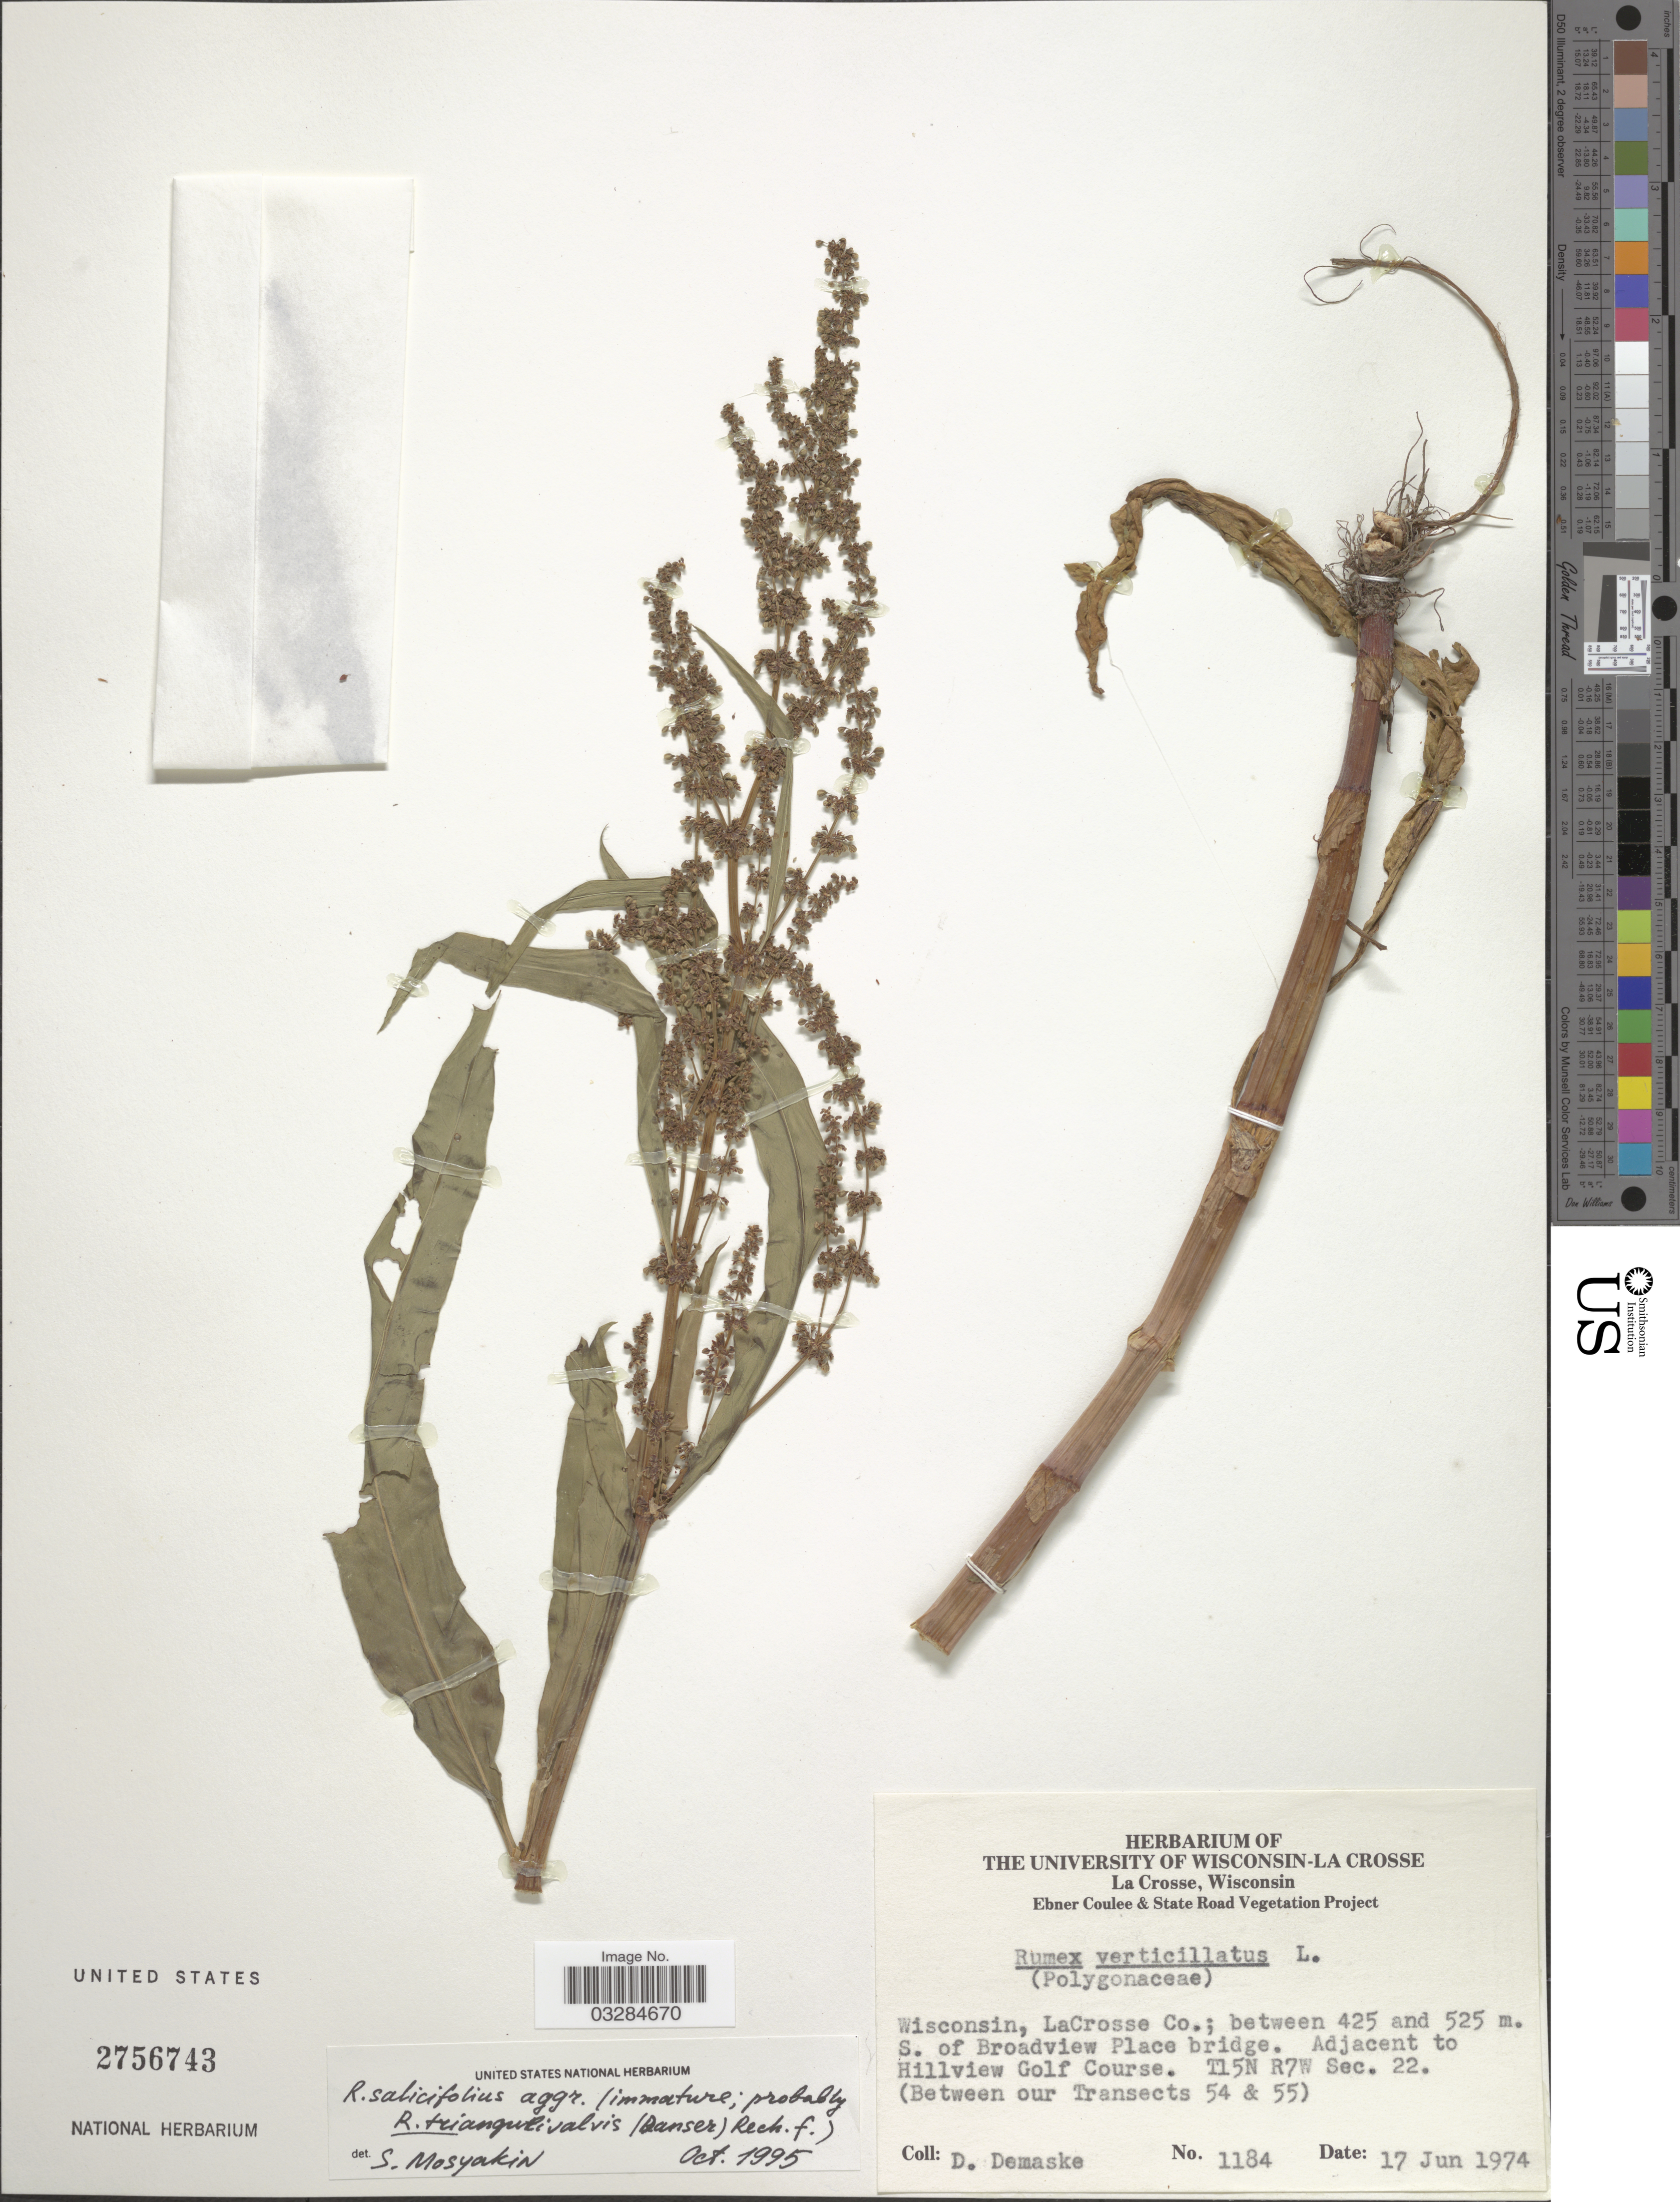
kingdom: Plantae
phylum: Tracheophyta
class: Magnoliopsida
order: Caryophyllales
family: Polygonaceae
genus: Rumex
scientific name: Rumex triangulivalvis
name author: (Danser) Rech. f.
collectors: D. Demaske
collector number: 1184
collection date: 1974-06-17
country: United States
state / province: Wisconsin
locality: LaCrosse Co.; between 425 and 525 m. S. of Broadview Place bridge. Adjacent to Hillview Golf Course. T15N R7W Sec. 22. (Between our Transects 54 & 55).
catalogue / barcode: US 2756743